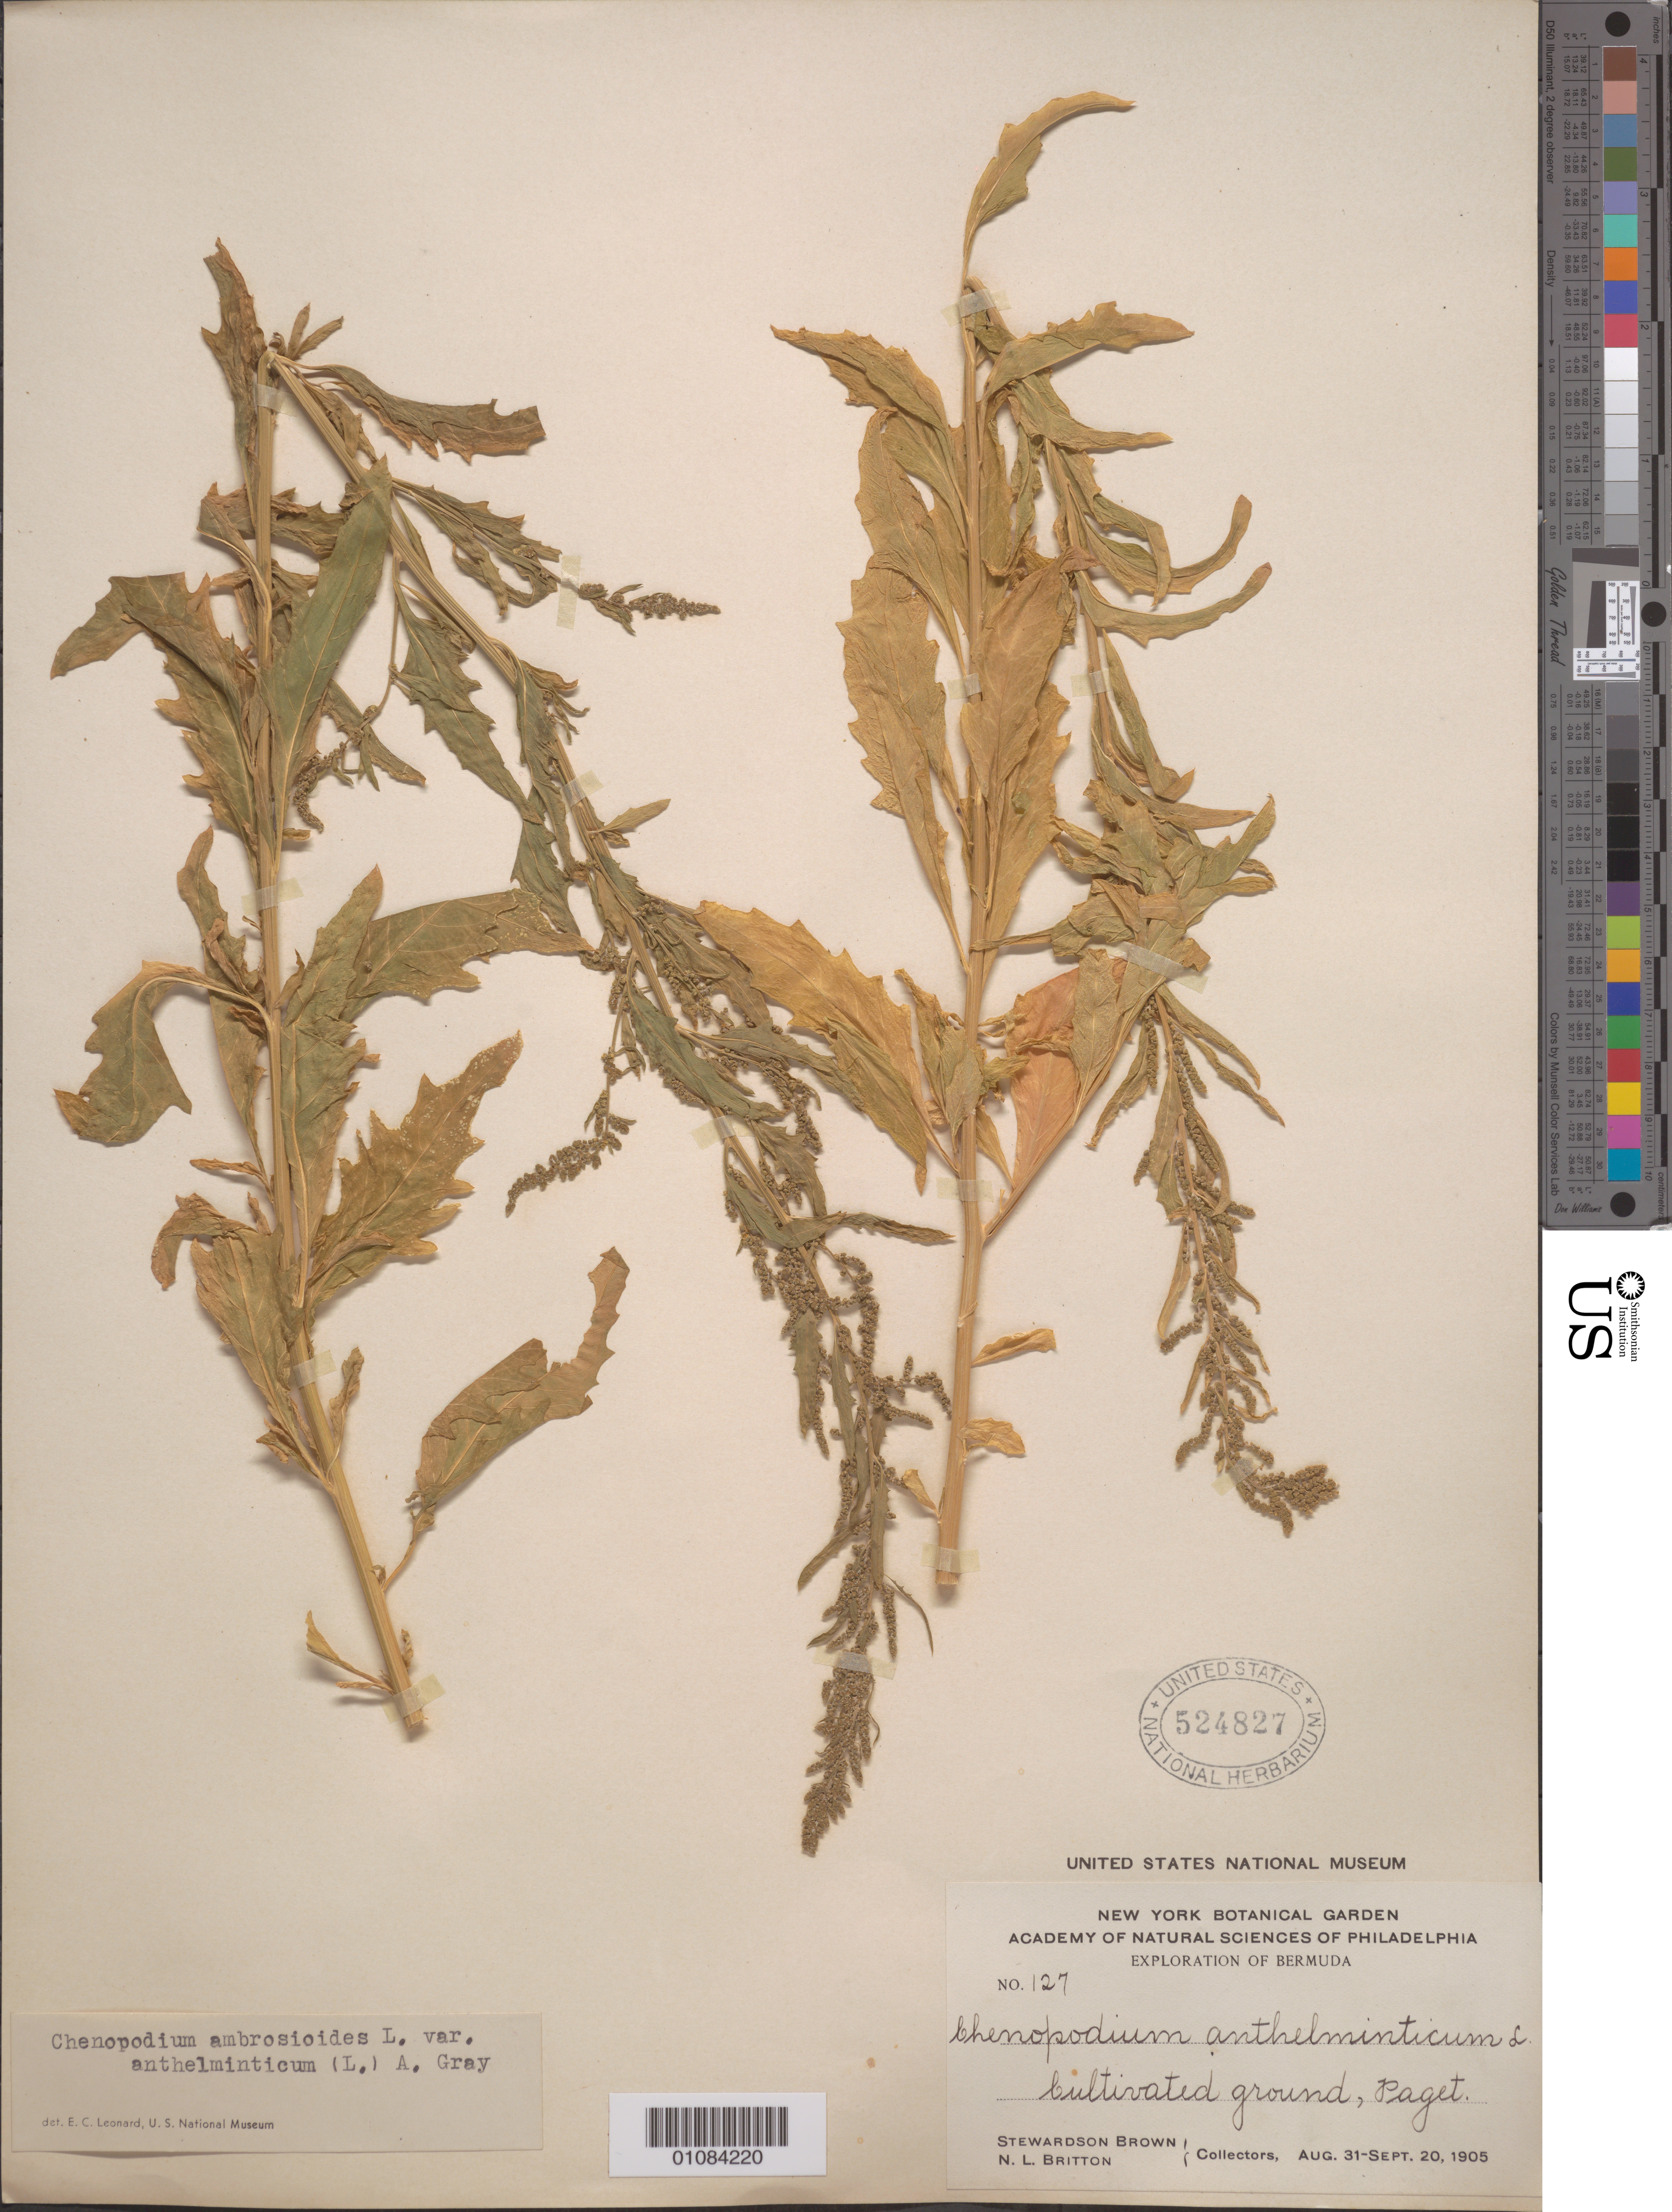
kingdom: Plantae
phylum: Tracheophyta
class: Magnoliopsida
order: Caryophyllales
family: Amaranthaceae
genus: Chenopodium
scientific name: Chenopodium ambrosioides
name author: L.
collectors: S. Brown & N. Britton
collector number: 127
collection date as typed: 31 Aug 1905 to 20 Sep 1905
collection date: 1905-08-31/1905-09-20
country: Bermuda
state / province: Paget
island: Bermuda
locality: Paget.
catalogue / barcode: US 524827